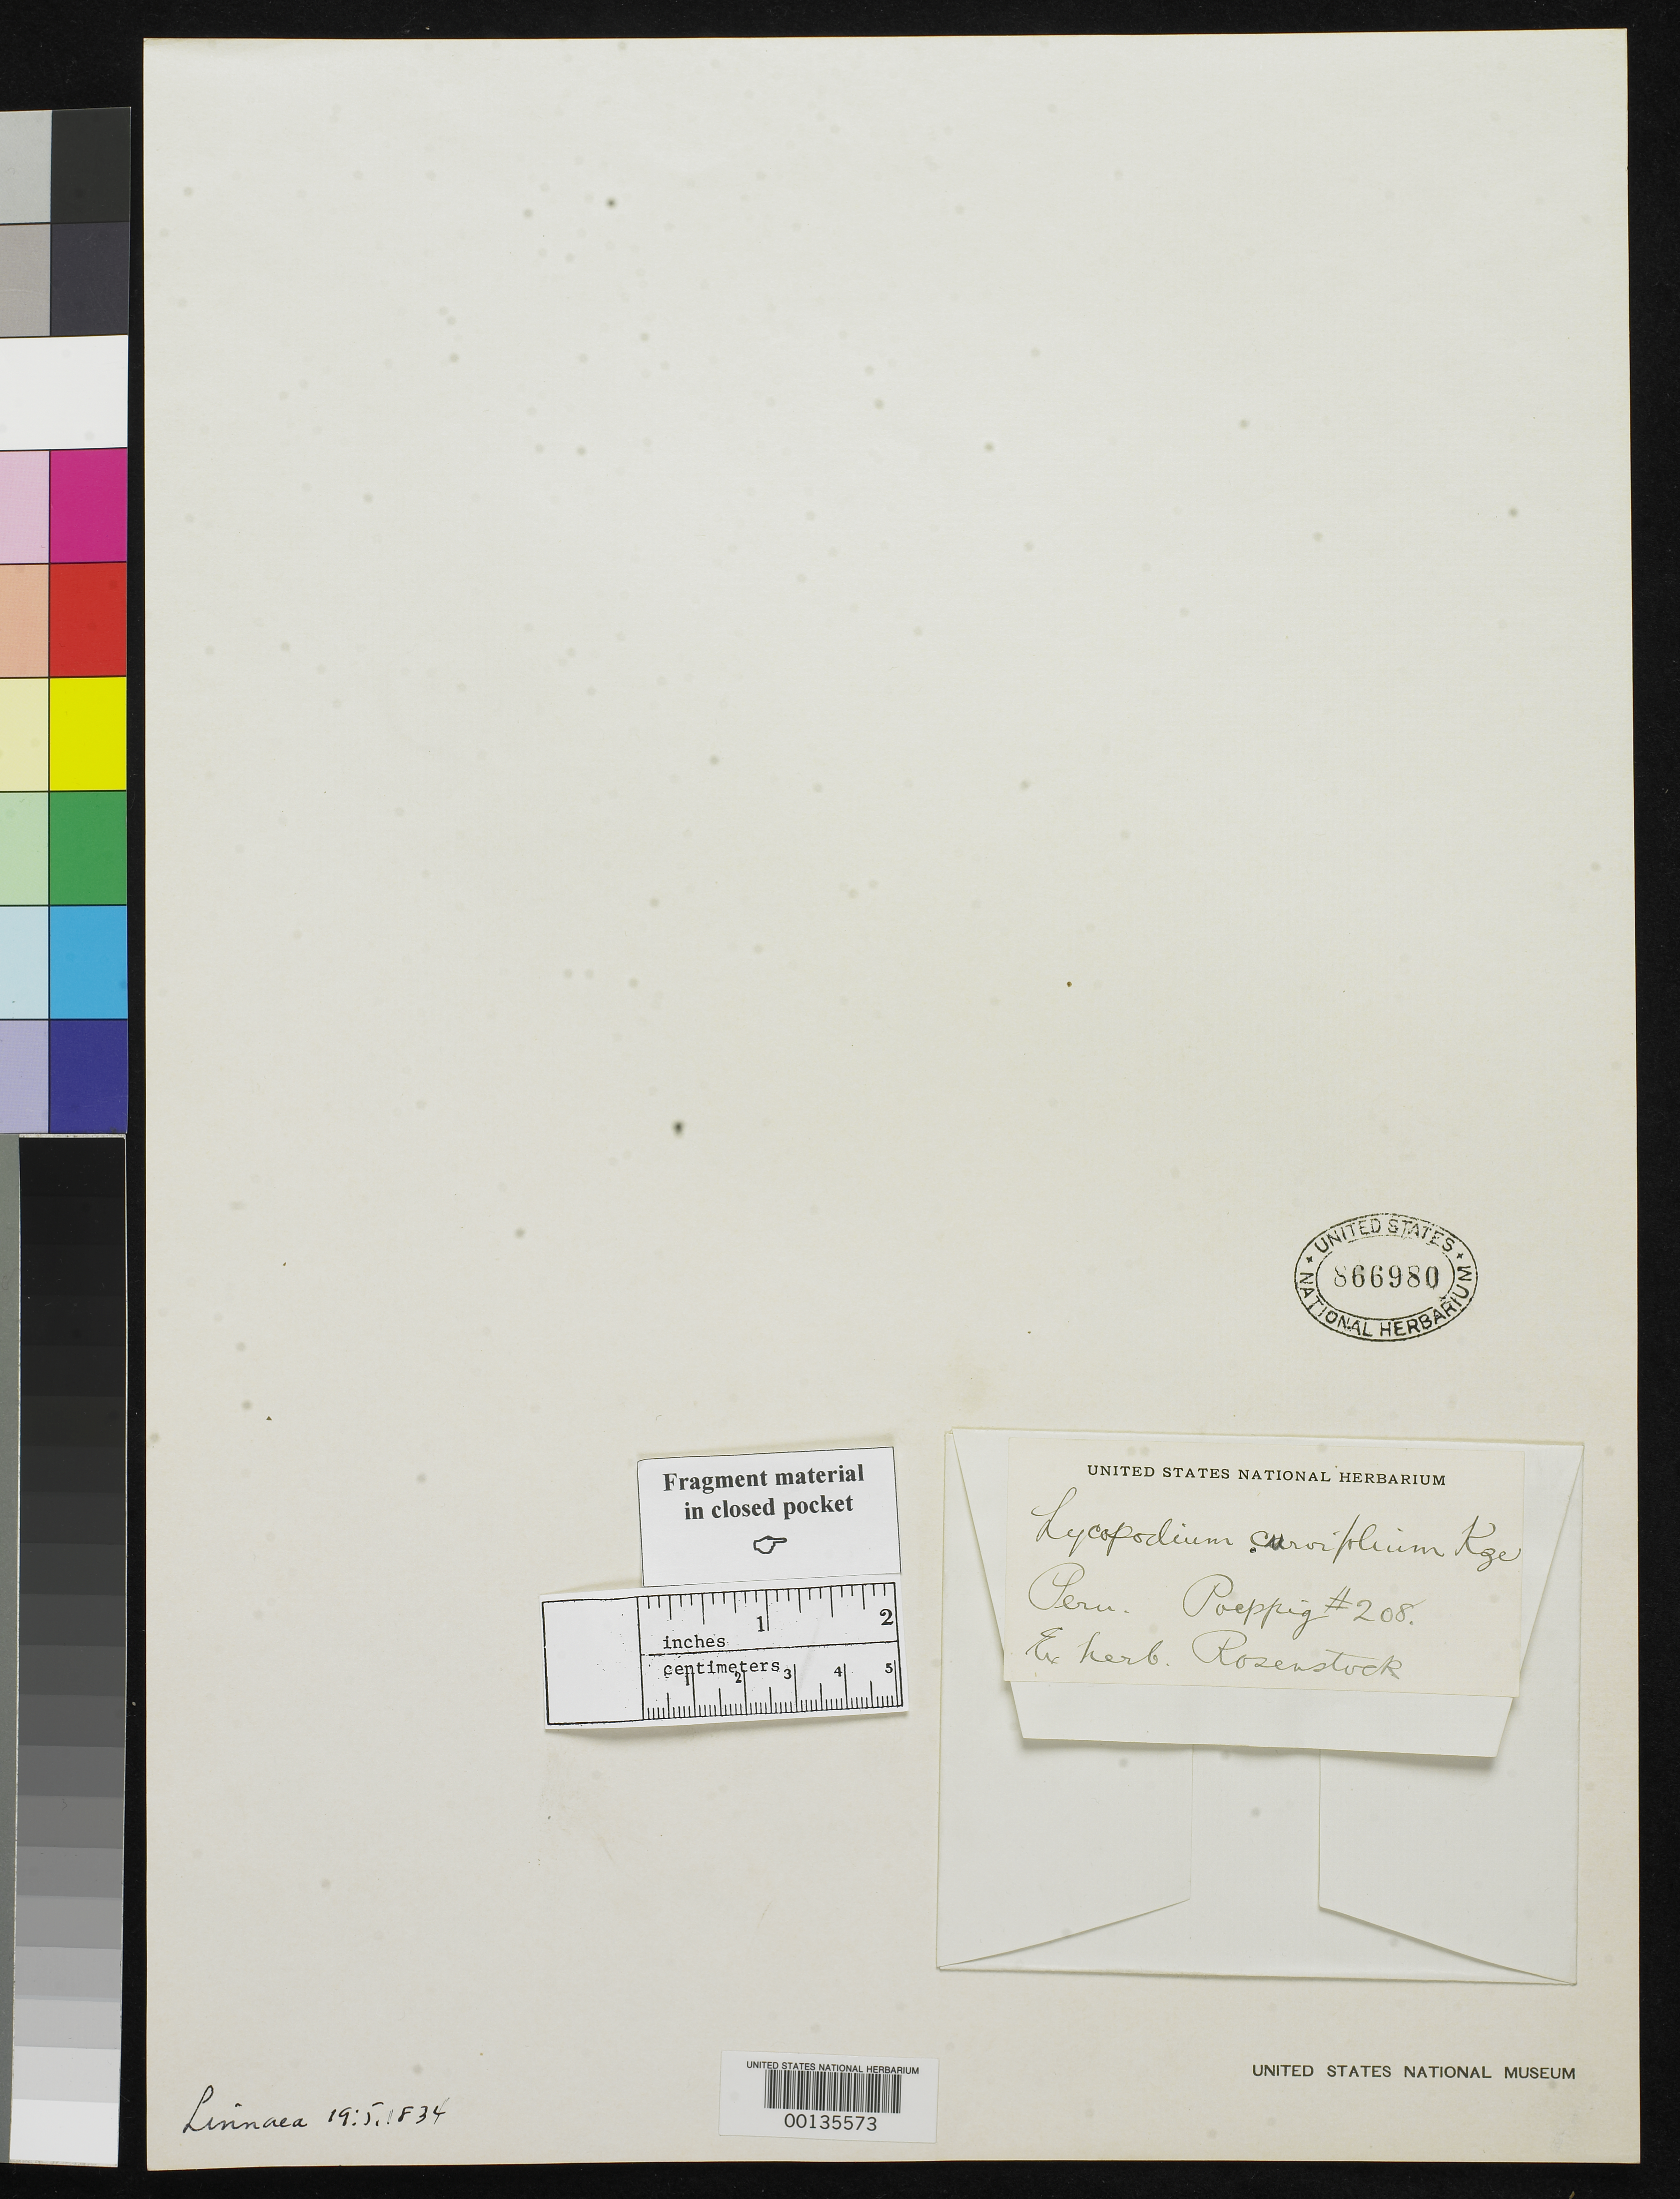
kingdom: Plantae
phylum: Tracheophyta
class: Lycopodiopsida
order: Lycopodiales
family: Lycopodiaceae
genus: Lycopodium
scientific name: Lycopodium curvifolium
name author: Kunze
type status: Type Collection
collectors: E. F. Poeppig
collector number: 208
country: Peru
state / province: San Martín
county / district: Mariscal Cáceres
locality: Rio Huallaga, margen Derecha del; Balsa Probana; dtto. Tocache Nuevo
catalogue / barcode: US 866980